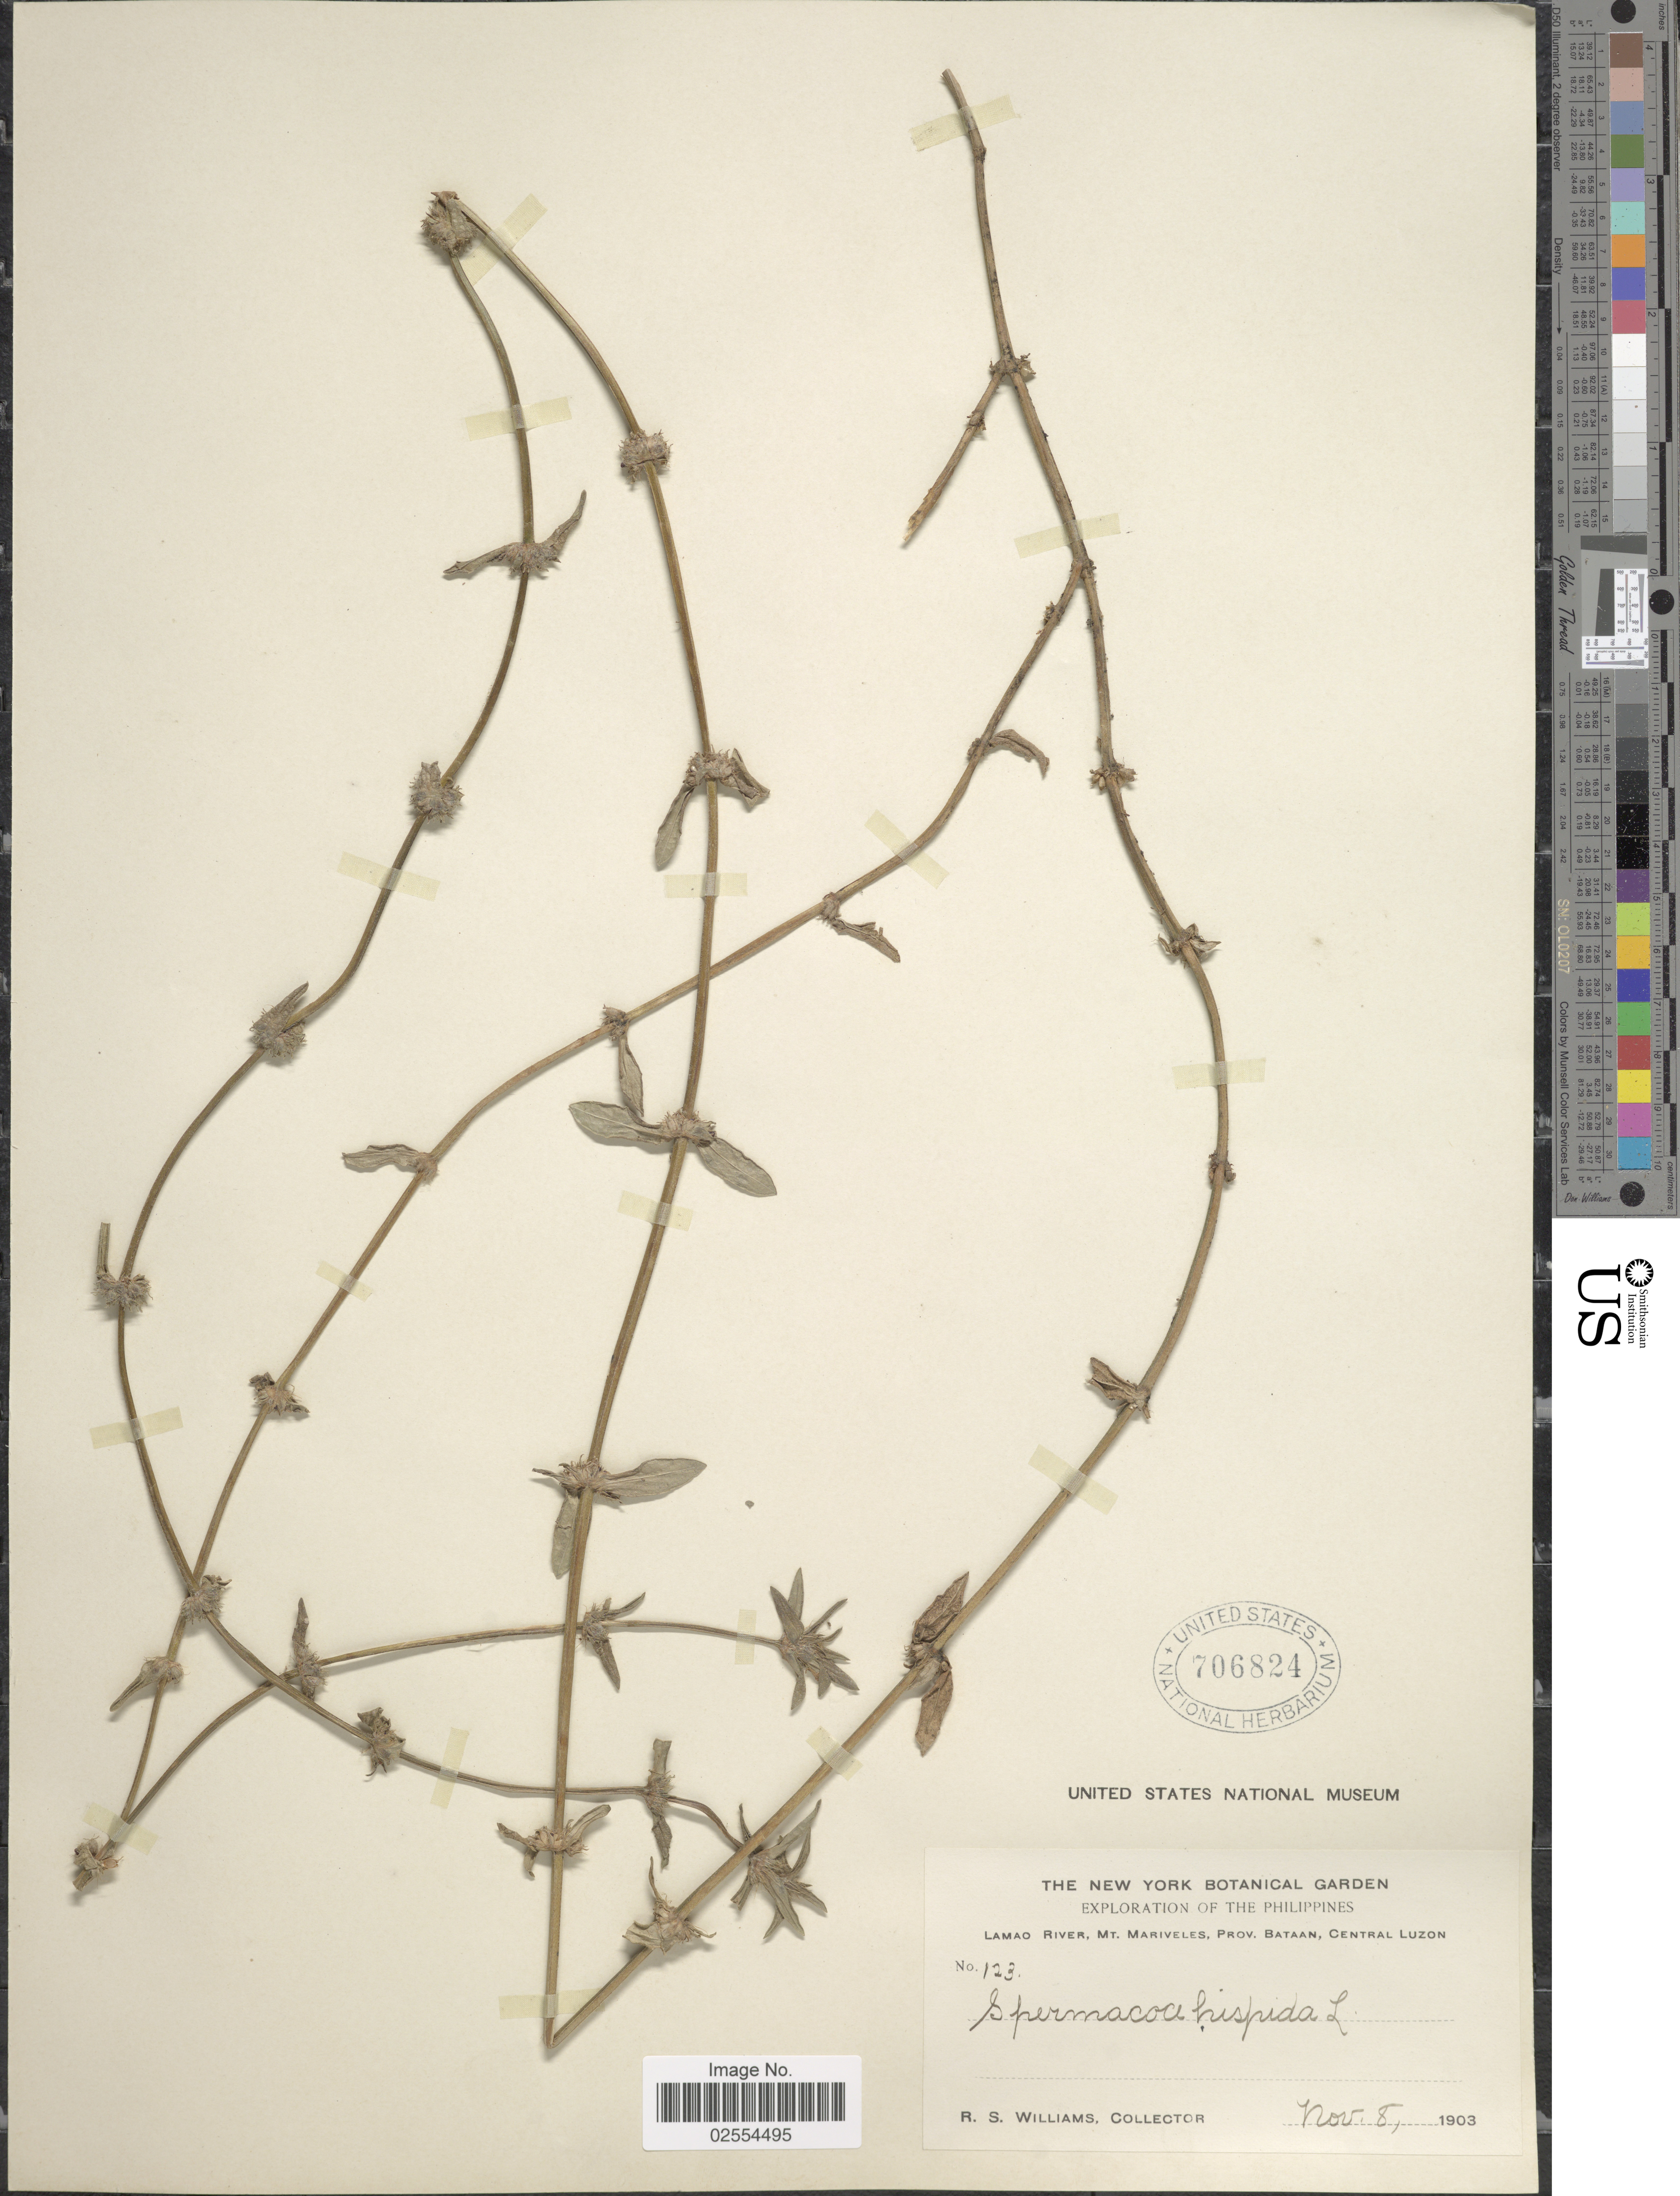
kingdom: Plantae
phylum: Tracheophyta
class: Magnoliopsida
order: Gentianales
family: Rubiaceae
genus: Spermacoce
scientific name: Spermacoce hispida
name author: L.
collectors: R. S. Williams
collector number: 123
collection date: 1903-11-08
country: Philippines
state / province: Central Luzon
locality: Lamao River, Mt. Mariveles, Prov. Bataan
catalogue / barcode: US 706824